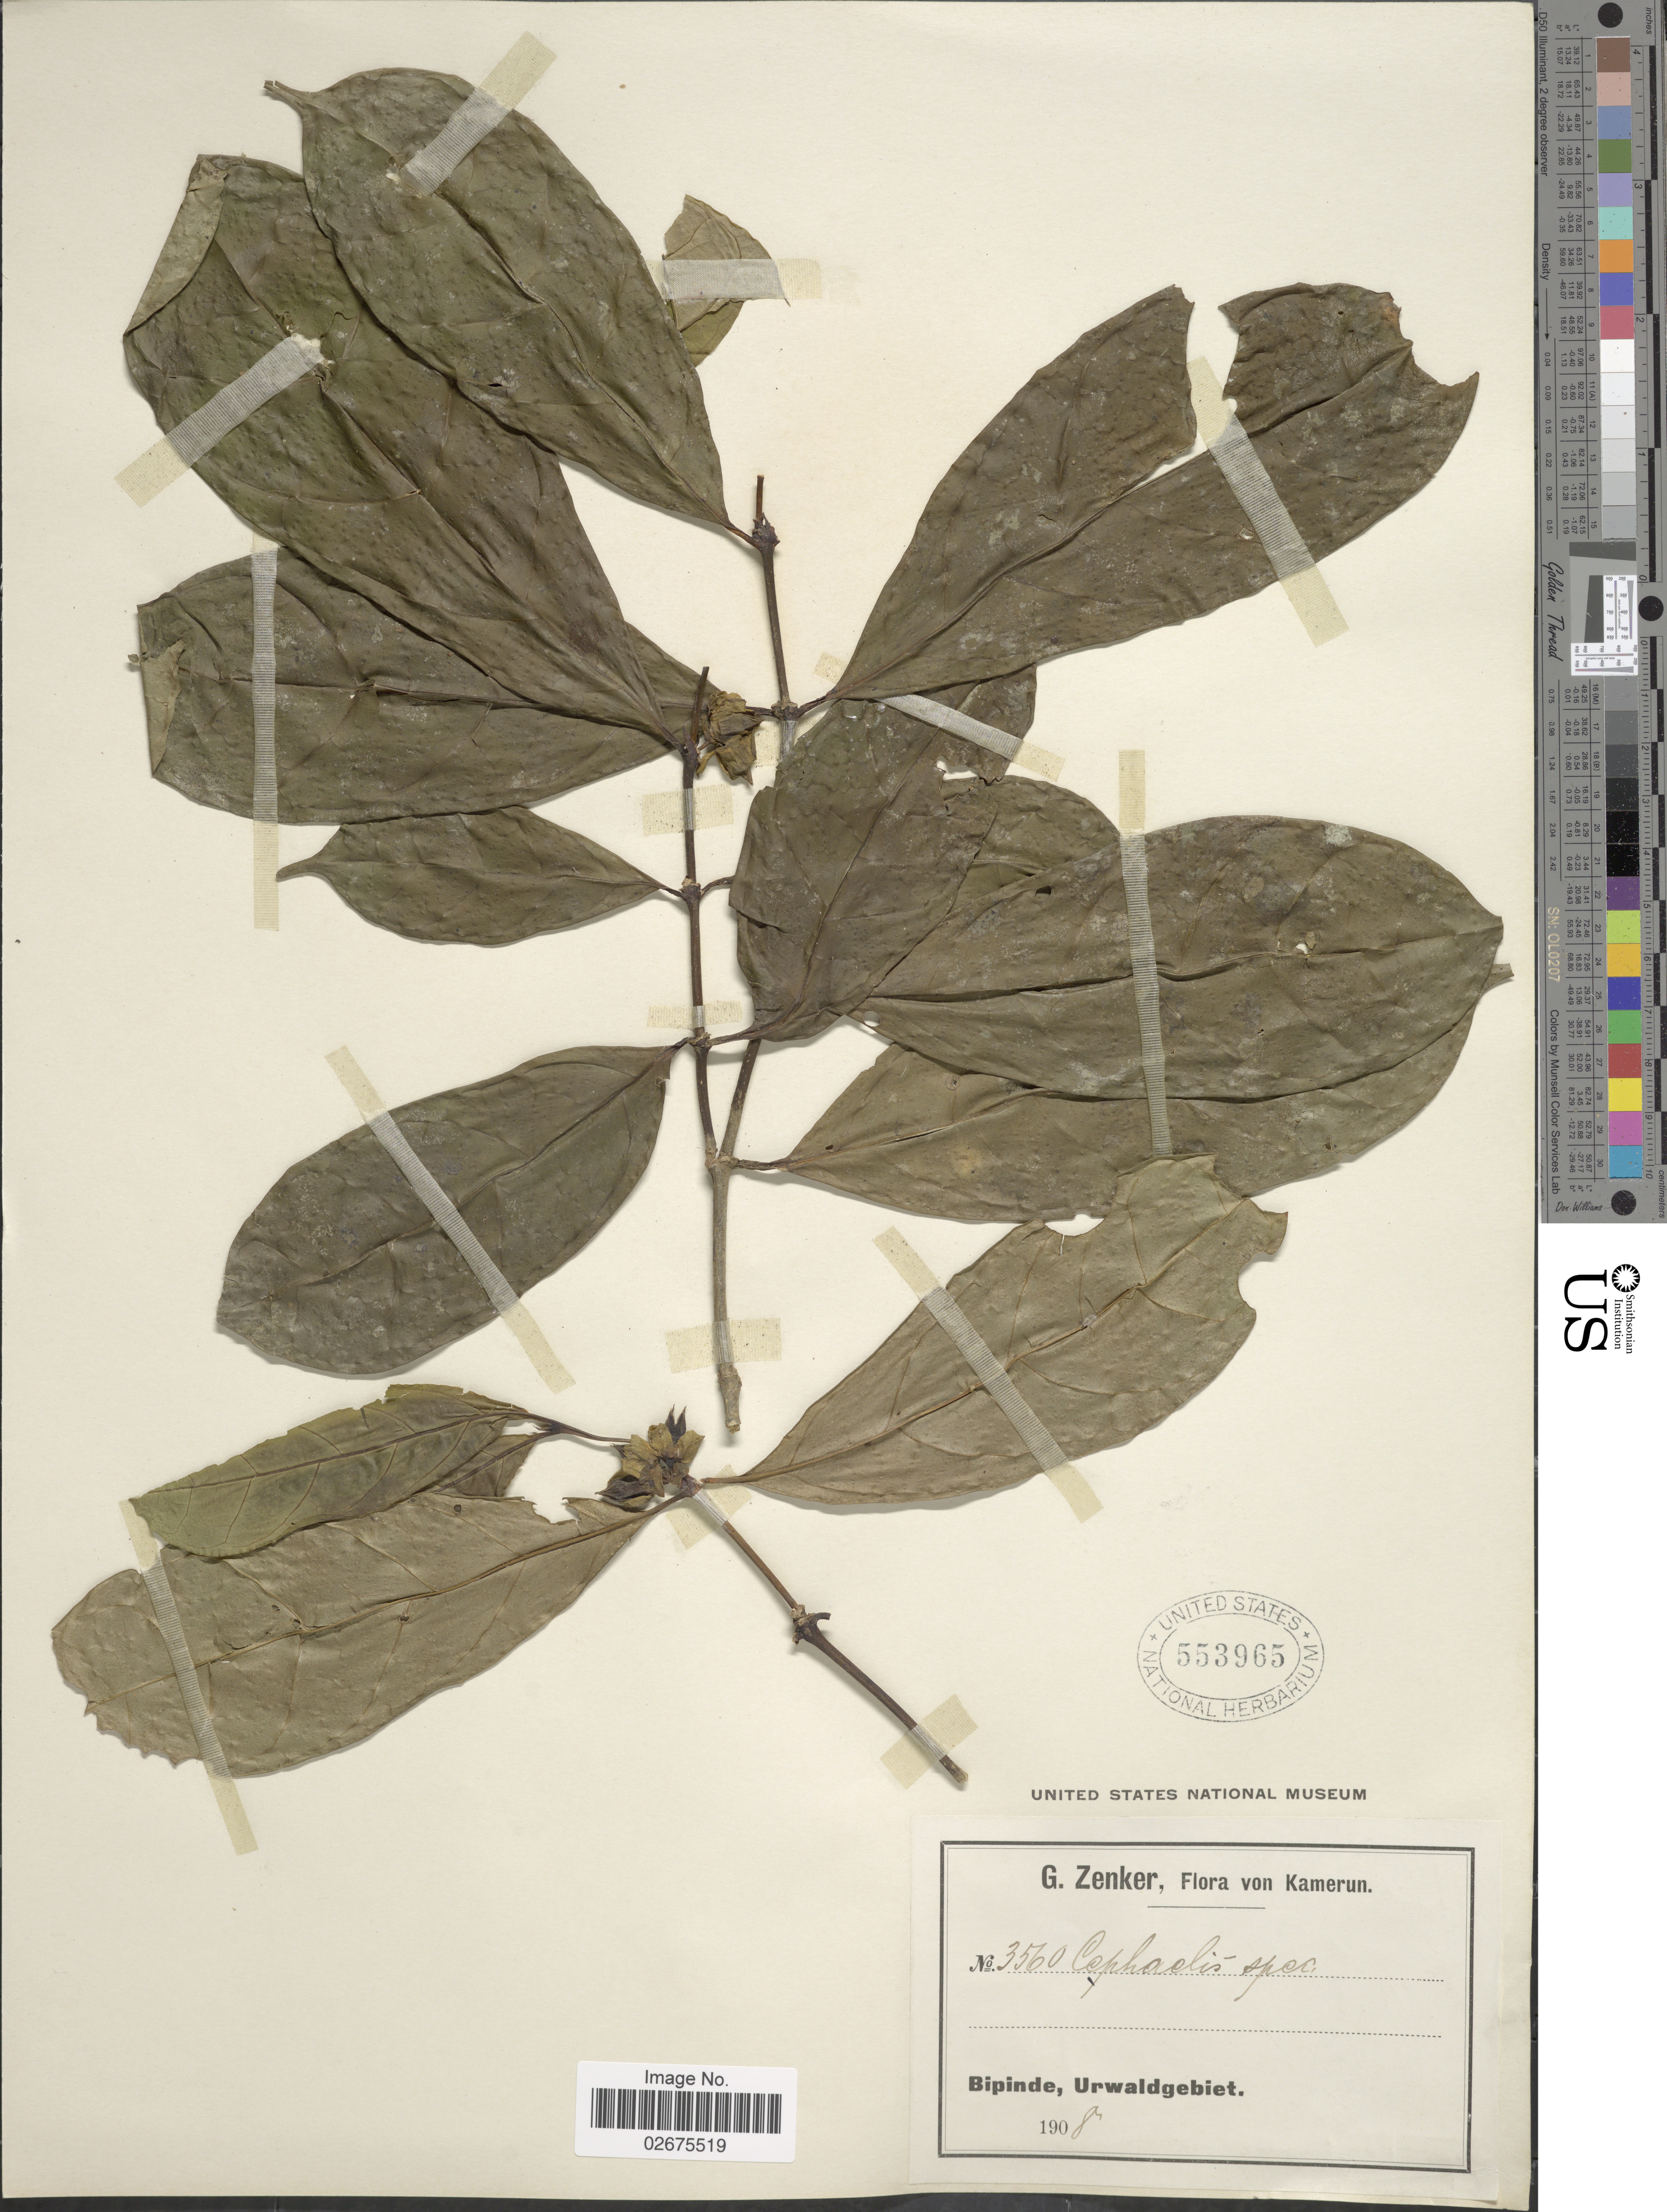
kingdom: Plantae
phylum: Tracheophyta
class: Magnoliopsida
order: Gentianales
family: Rubiaceae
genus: Cephaelis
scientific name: Cephaelis sp.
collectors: G. A. Zenker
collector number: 3560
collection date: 1908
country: Cameroon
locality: Kamerun. Bipinde, Urwaldgebiet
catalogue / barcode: US 553965